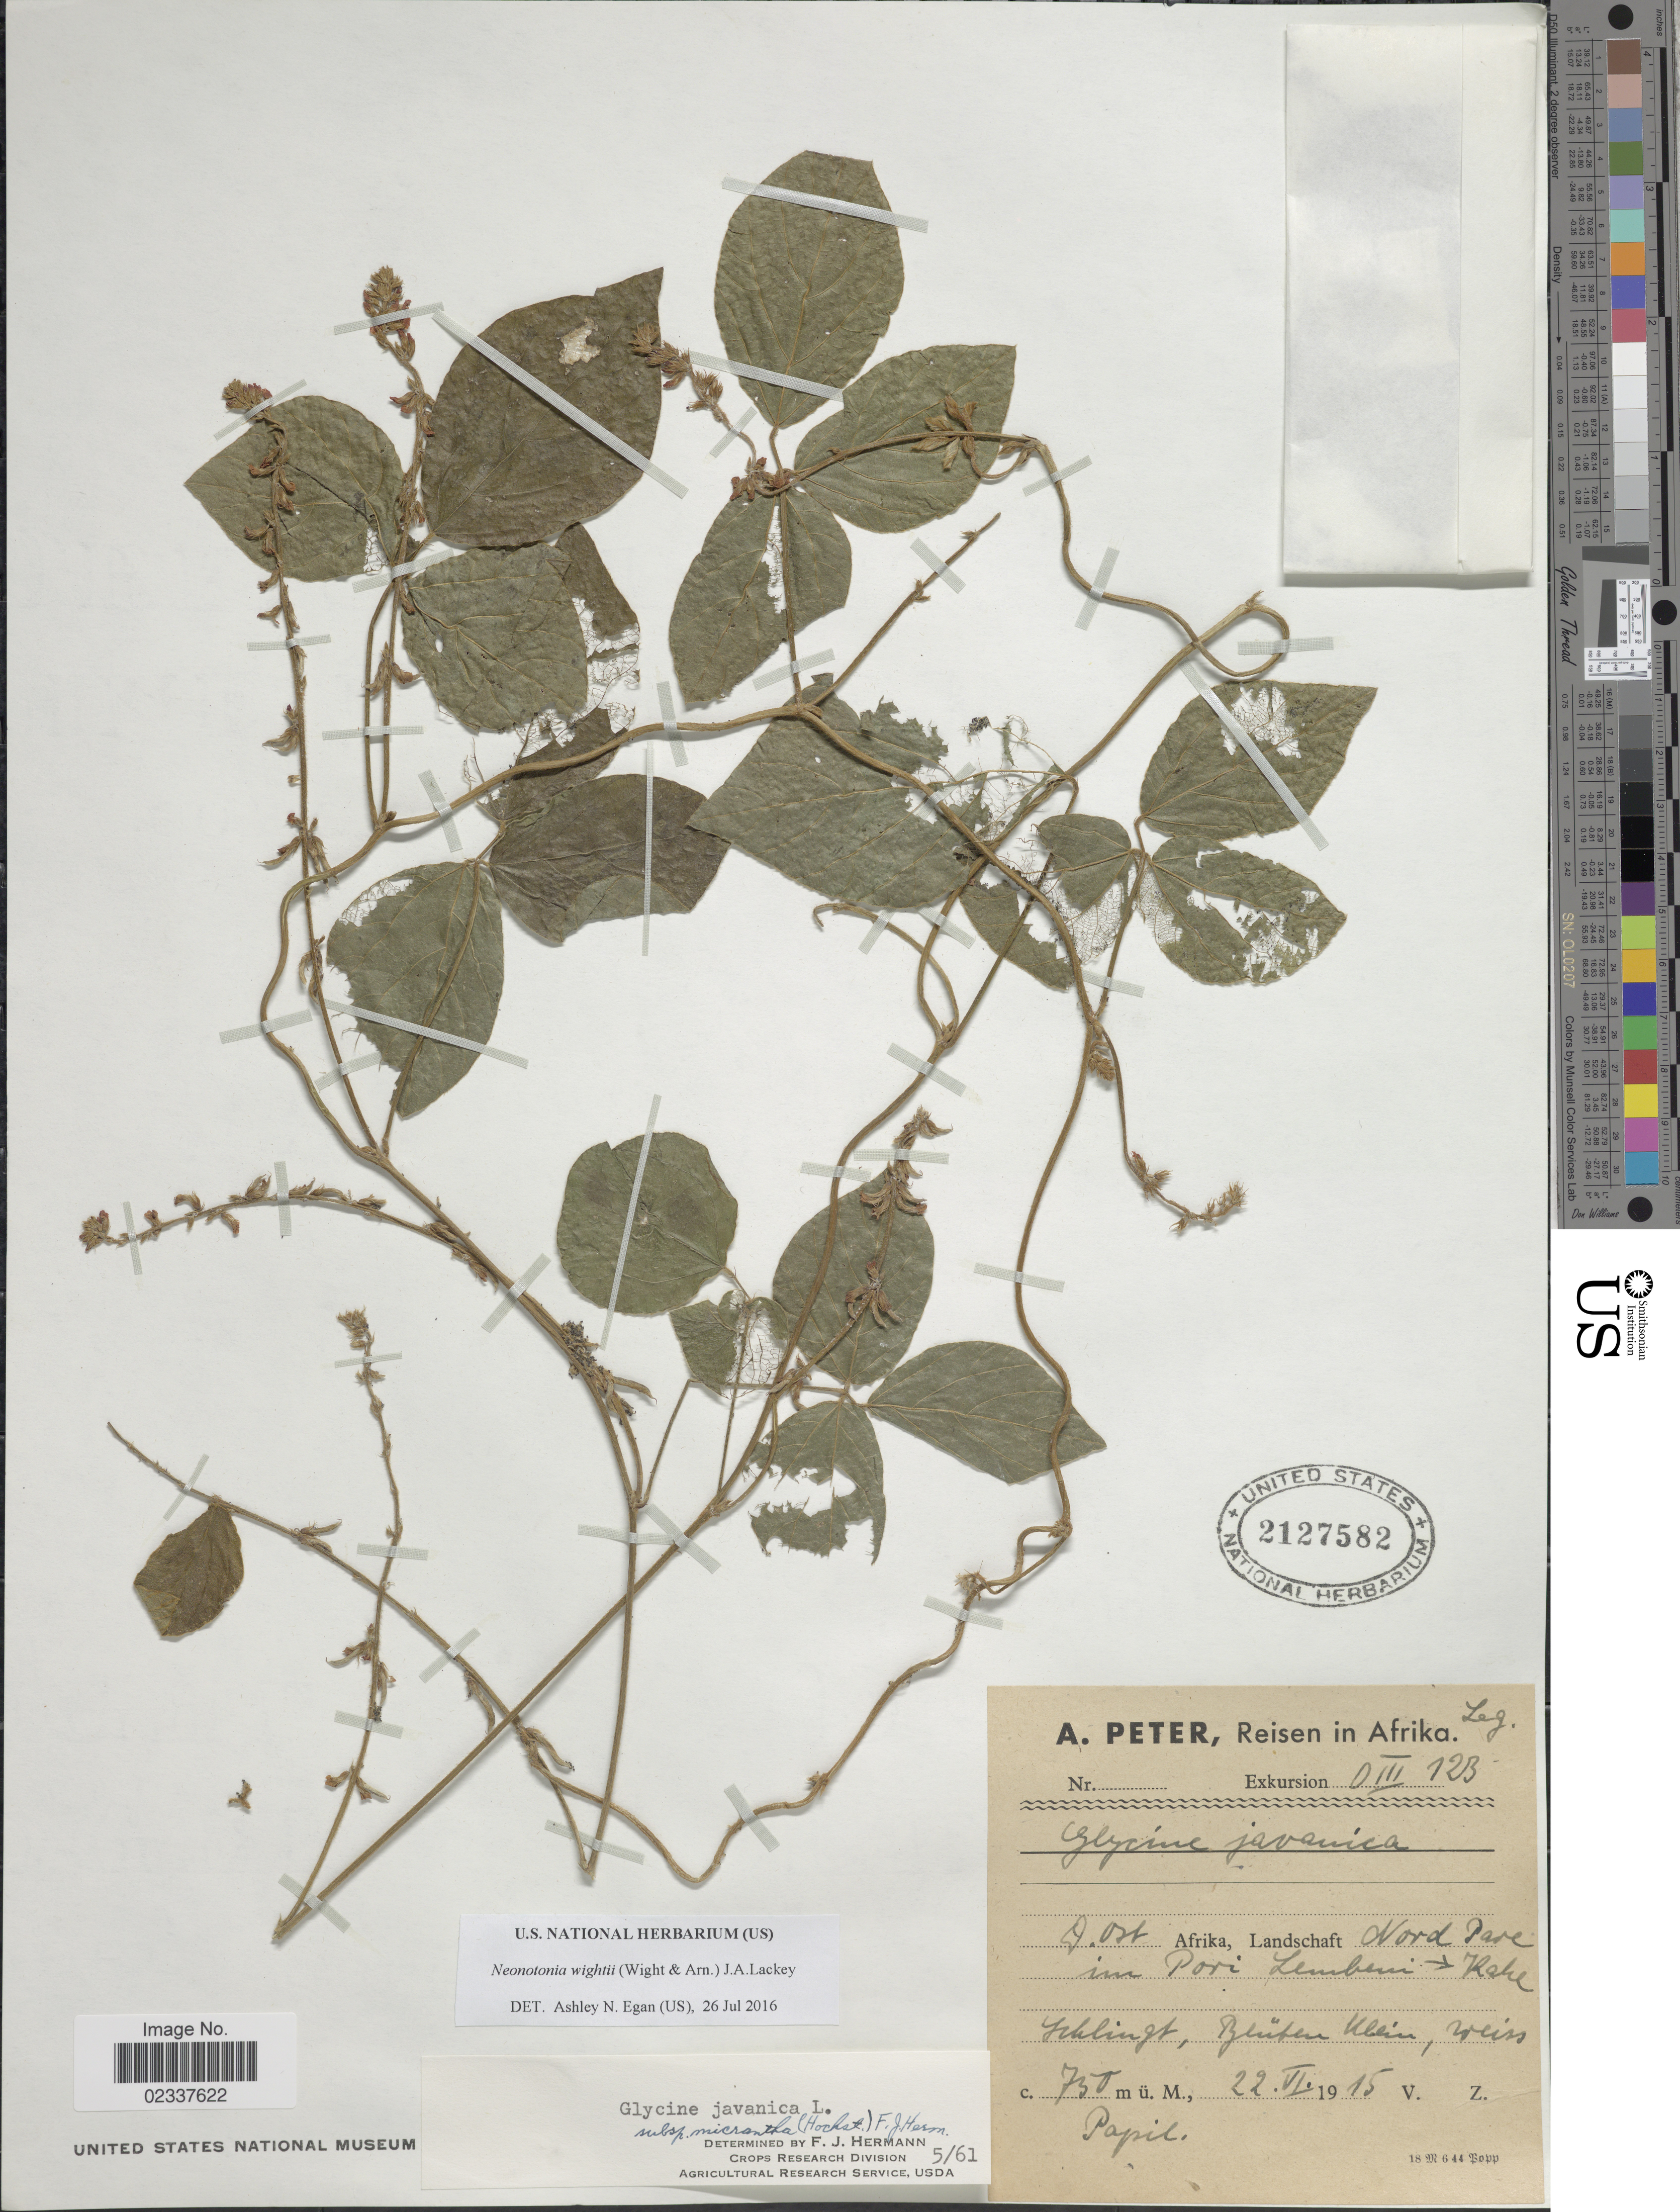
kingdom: Plantae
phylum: Tracheophyta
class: Magnoliopsida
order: Fabales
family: Fabaceae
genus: Neonotonia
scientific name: Neonotonia wightii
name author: (Arn.) J.A. Lackey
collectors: A. Peter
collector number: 0 III 123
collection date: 1915-06-22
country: Tanzania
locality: D. Ost Afrika, Landschaft Nord Pare. Im Pori Lembeni [to] Kahe.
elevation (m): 750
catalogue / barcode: US 2127582